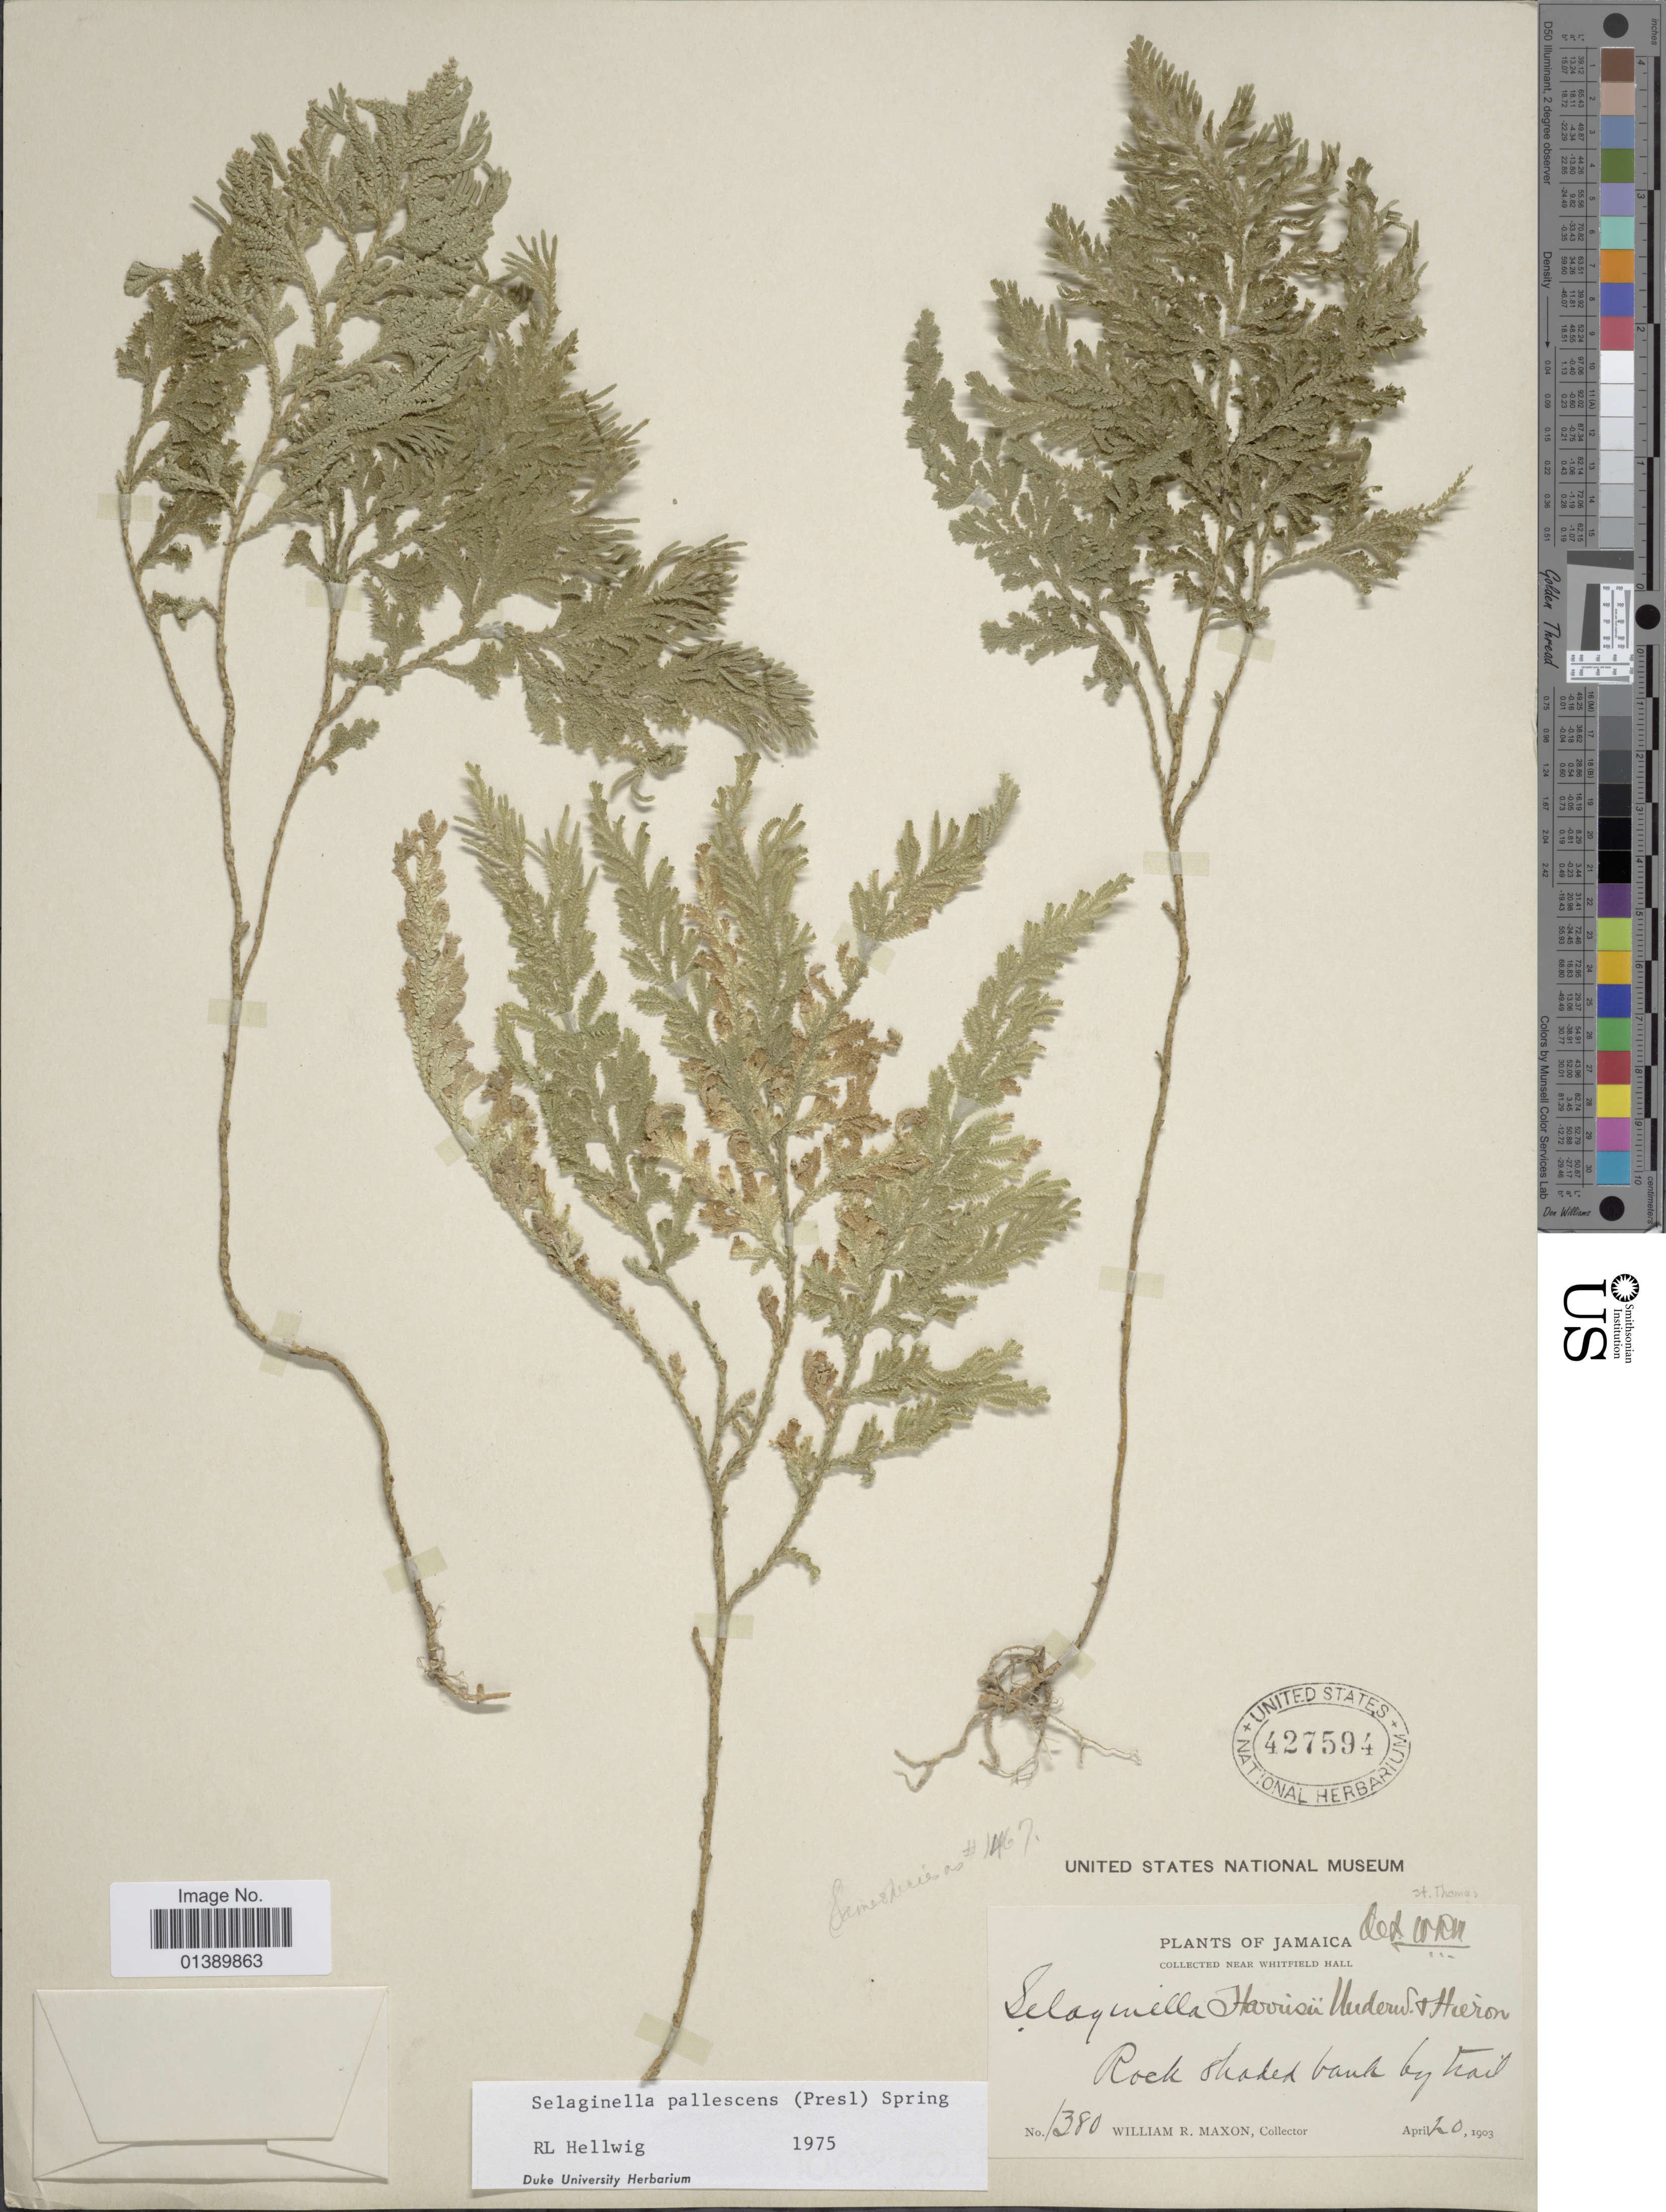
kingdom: Plantae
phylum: Tracheophyta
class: Lycopodiopsida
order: Selaginellales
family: Selaginellaceae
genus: Selaginella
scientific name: Selaginella pallescens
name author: (C. Presl) Spring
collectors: W. R. Maxon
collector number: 1380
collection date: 1903-04-20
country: Jamaica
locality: Near Whitfield Hall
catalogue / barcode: US 427594